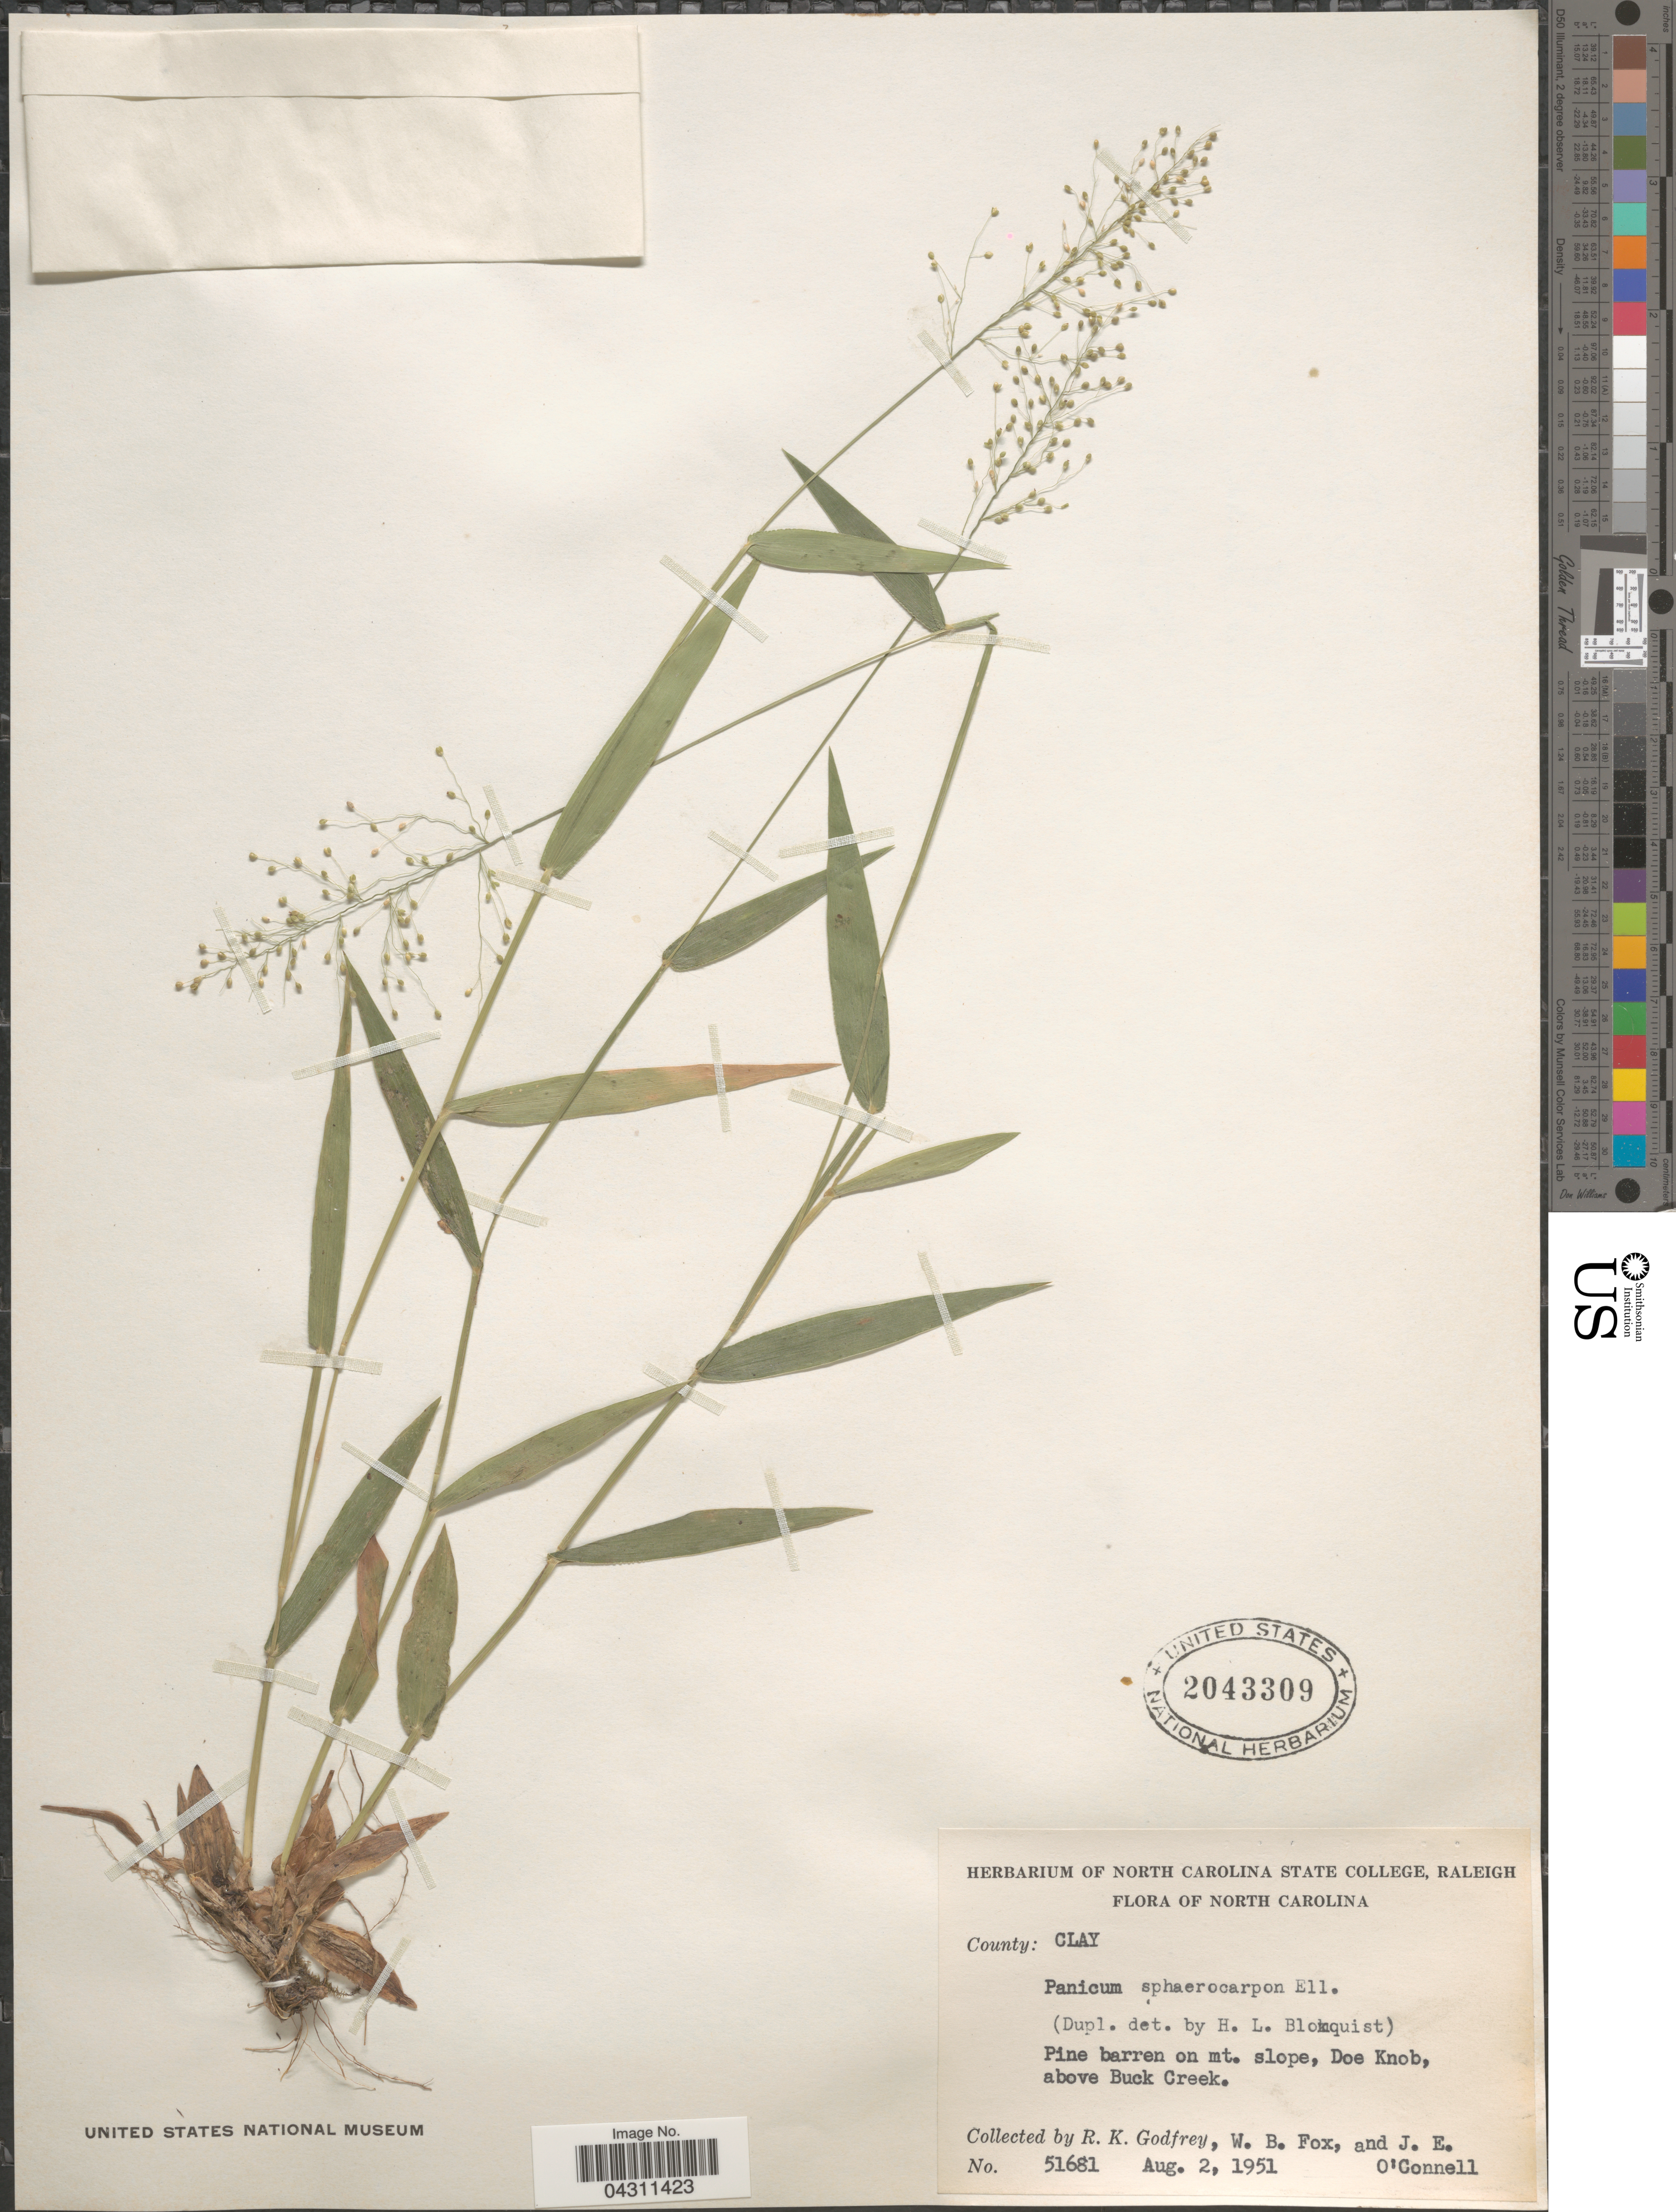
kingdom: Plantae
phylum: Tracheophyta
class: Liliopsida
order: Poales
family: Poaceae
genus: Dichanthelium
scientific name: Dichanthelium sphaerocarpon var. sphaerocarpon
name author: (Elliott) Gould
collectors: R. K. Godfrey, W. B. Fox & J. O'Connell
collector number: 51681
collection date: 1951-08-02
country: United States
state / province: North Carolina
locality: County: Clay. Pine barren on mt. slope, Doe Knob, above Buck Creek.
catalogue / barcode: US 2043309